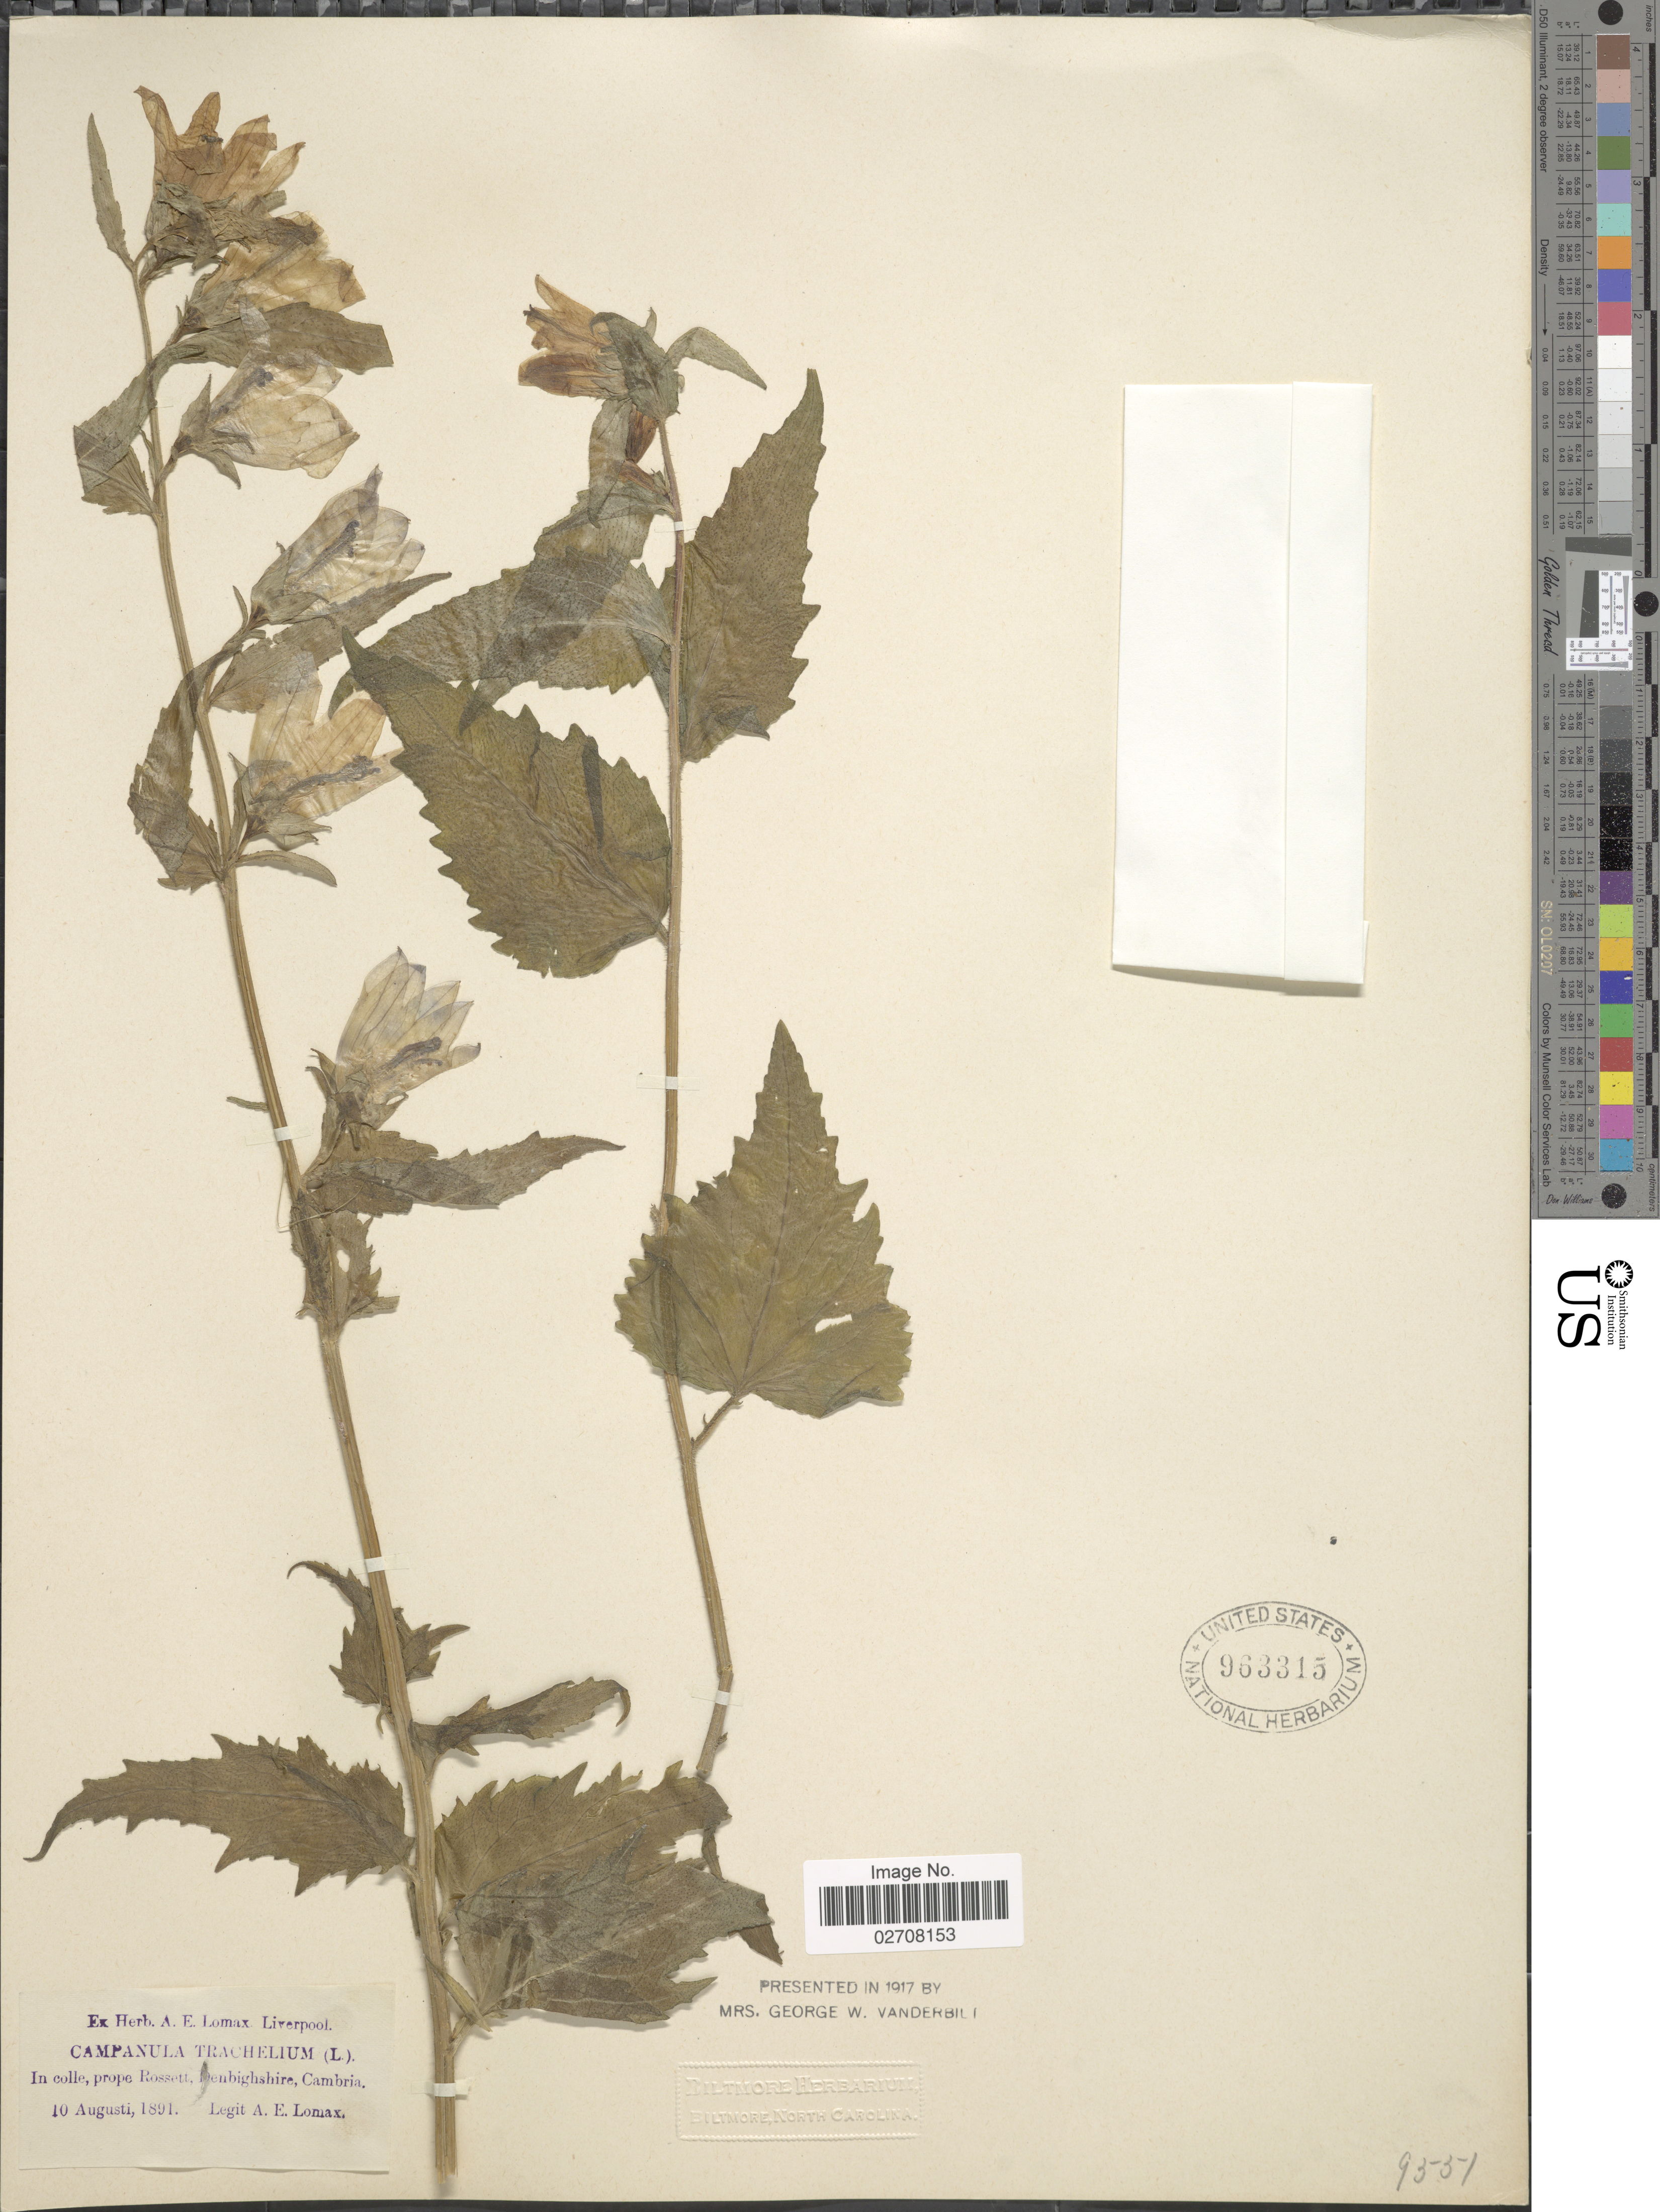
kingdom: Plantae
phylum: Tracheophyta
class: Magnoliopsida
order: Asterales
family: Campanulaceae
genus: Campanula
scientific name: Campanula trachelium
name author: L.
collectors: A. Lomax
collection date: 1891-08-10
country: United Kingdom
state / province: Wales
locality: In colle, prope Rossett, Denbighshire, Cambria.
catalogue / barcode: US 963315